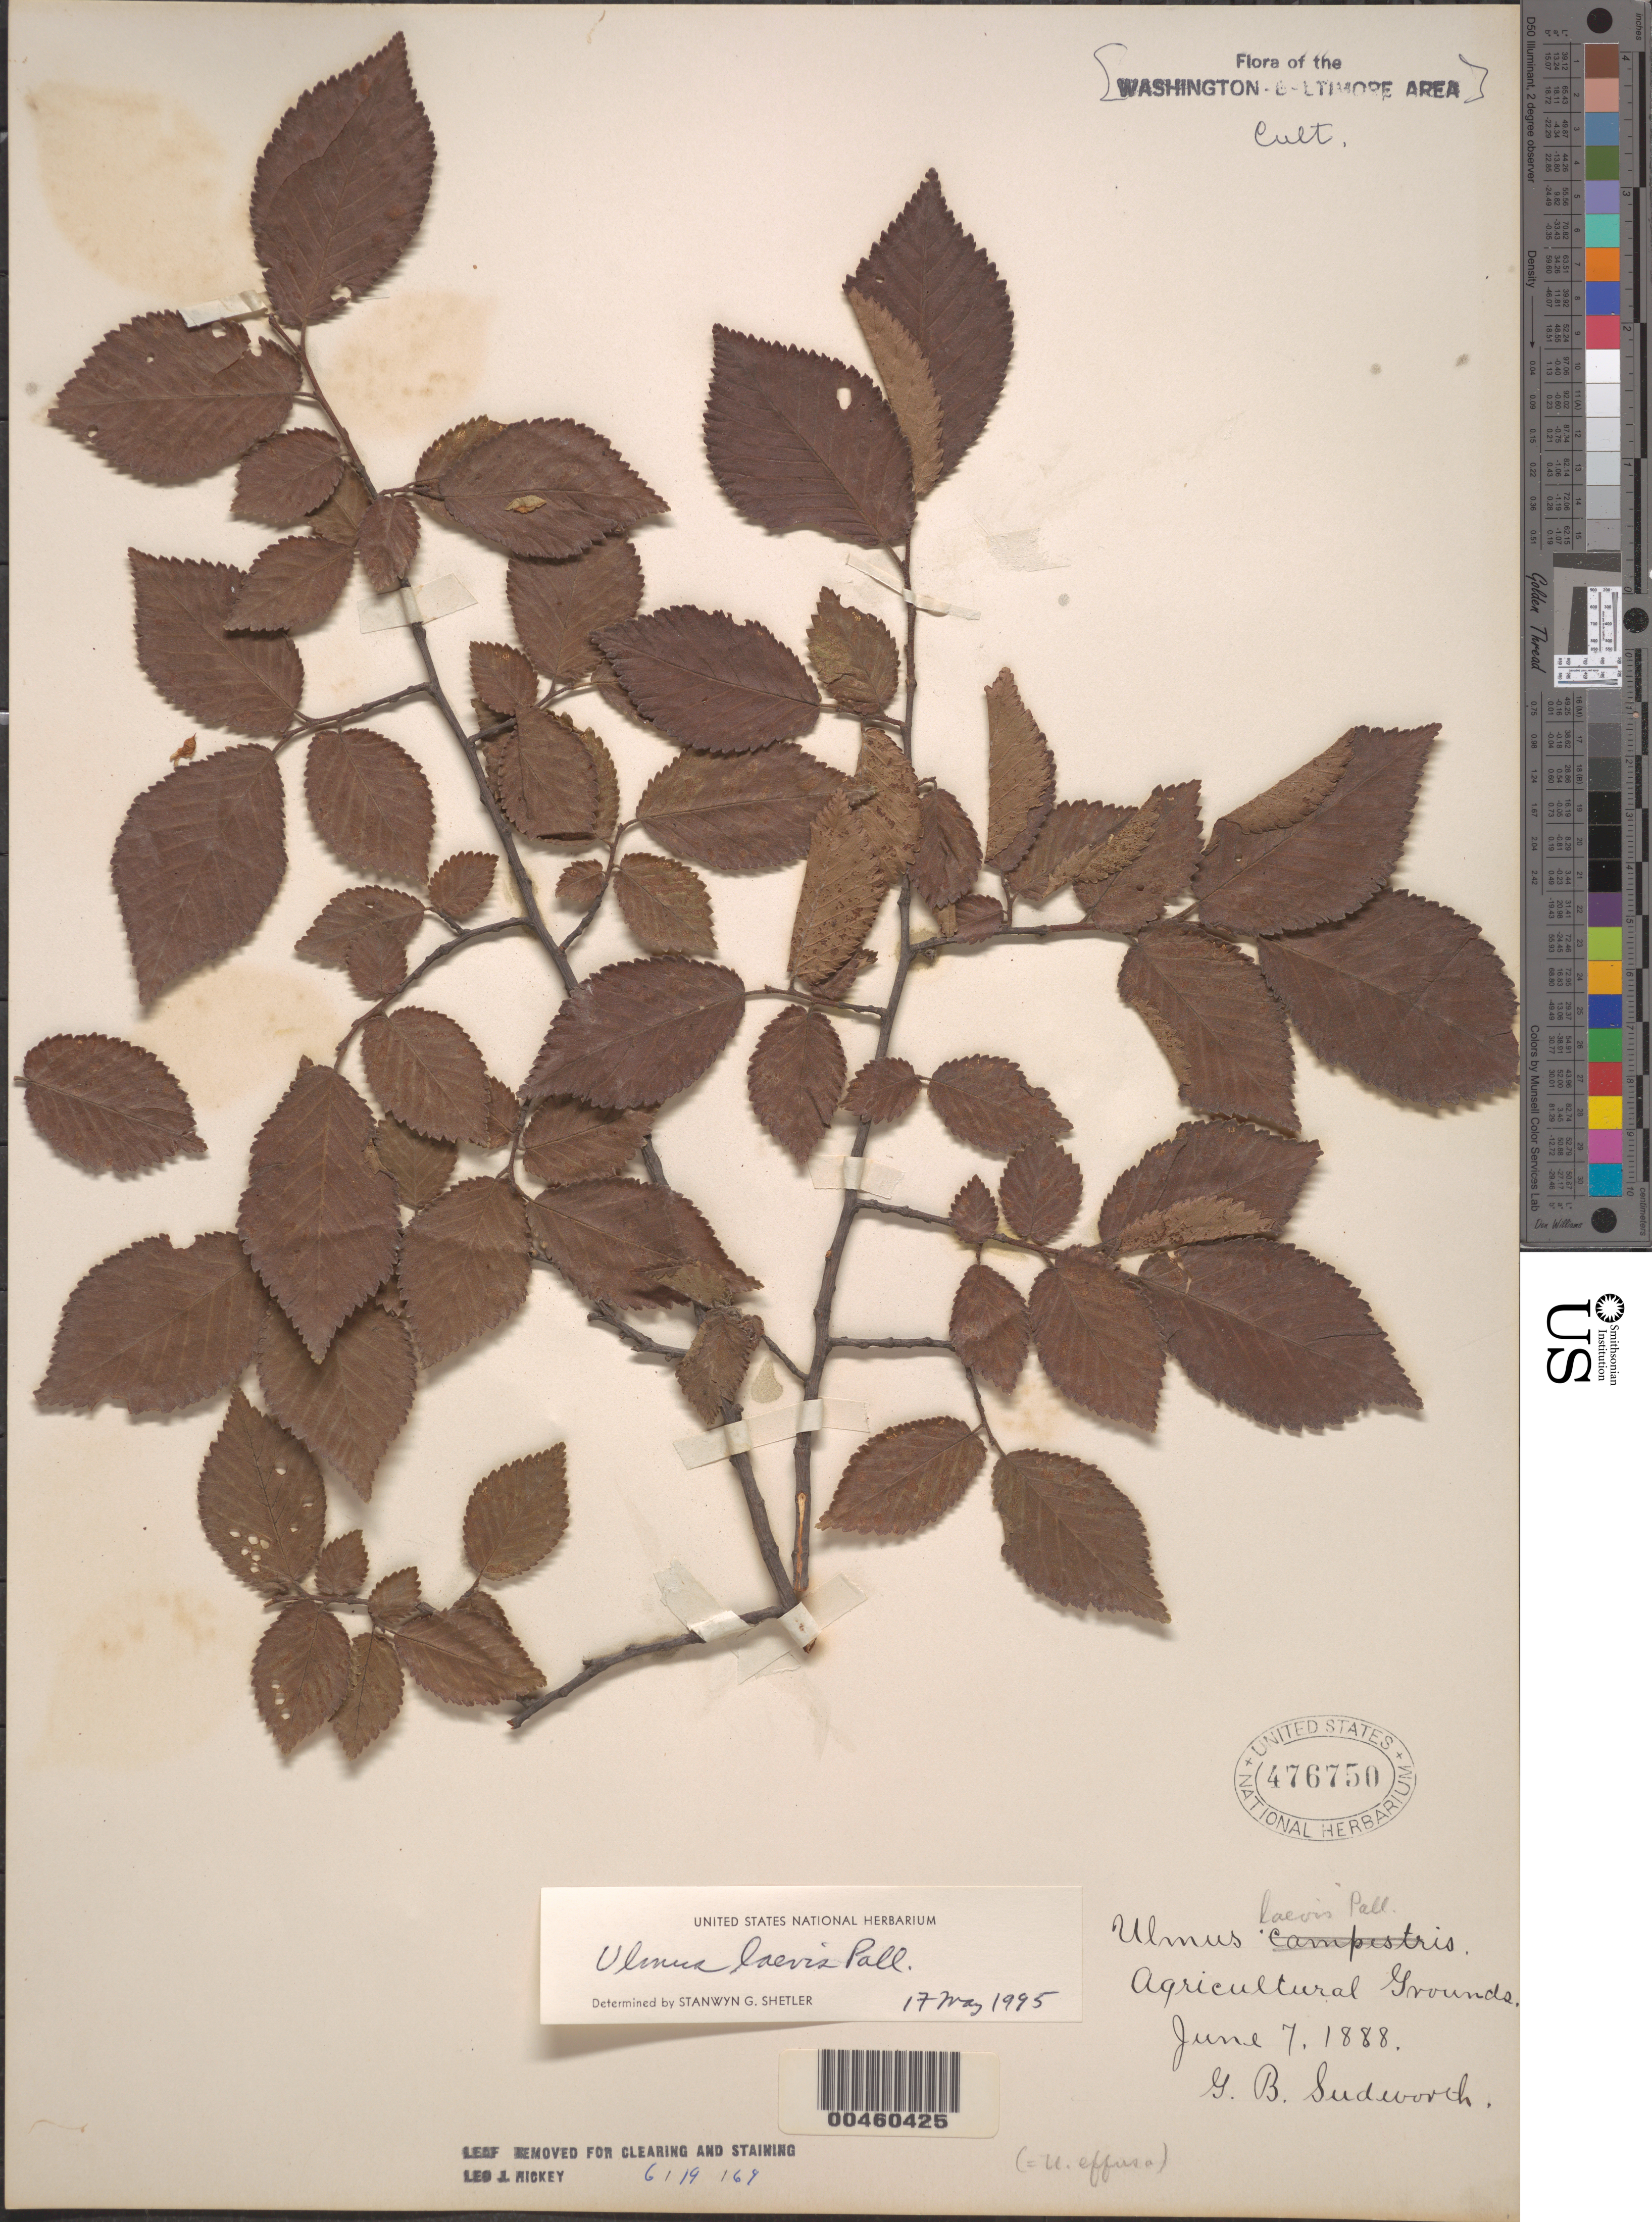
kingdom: Plantae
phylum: Tracheophyta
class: Magnoliopsida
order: Rosales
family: Ulmaceae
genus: Ulmus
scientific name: Ulmus laevis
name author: Pall.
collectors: G. B. Sudworth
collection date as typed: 07 Jun 1888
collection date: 1888-06-07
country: United States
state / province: District of Columbia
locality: Agricultural grounds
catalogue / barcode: US 476750